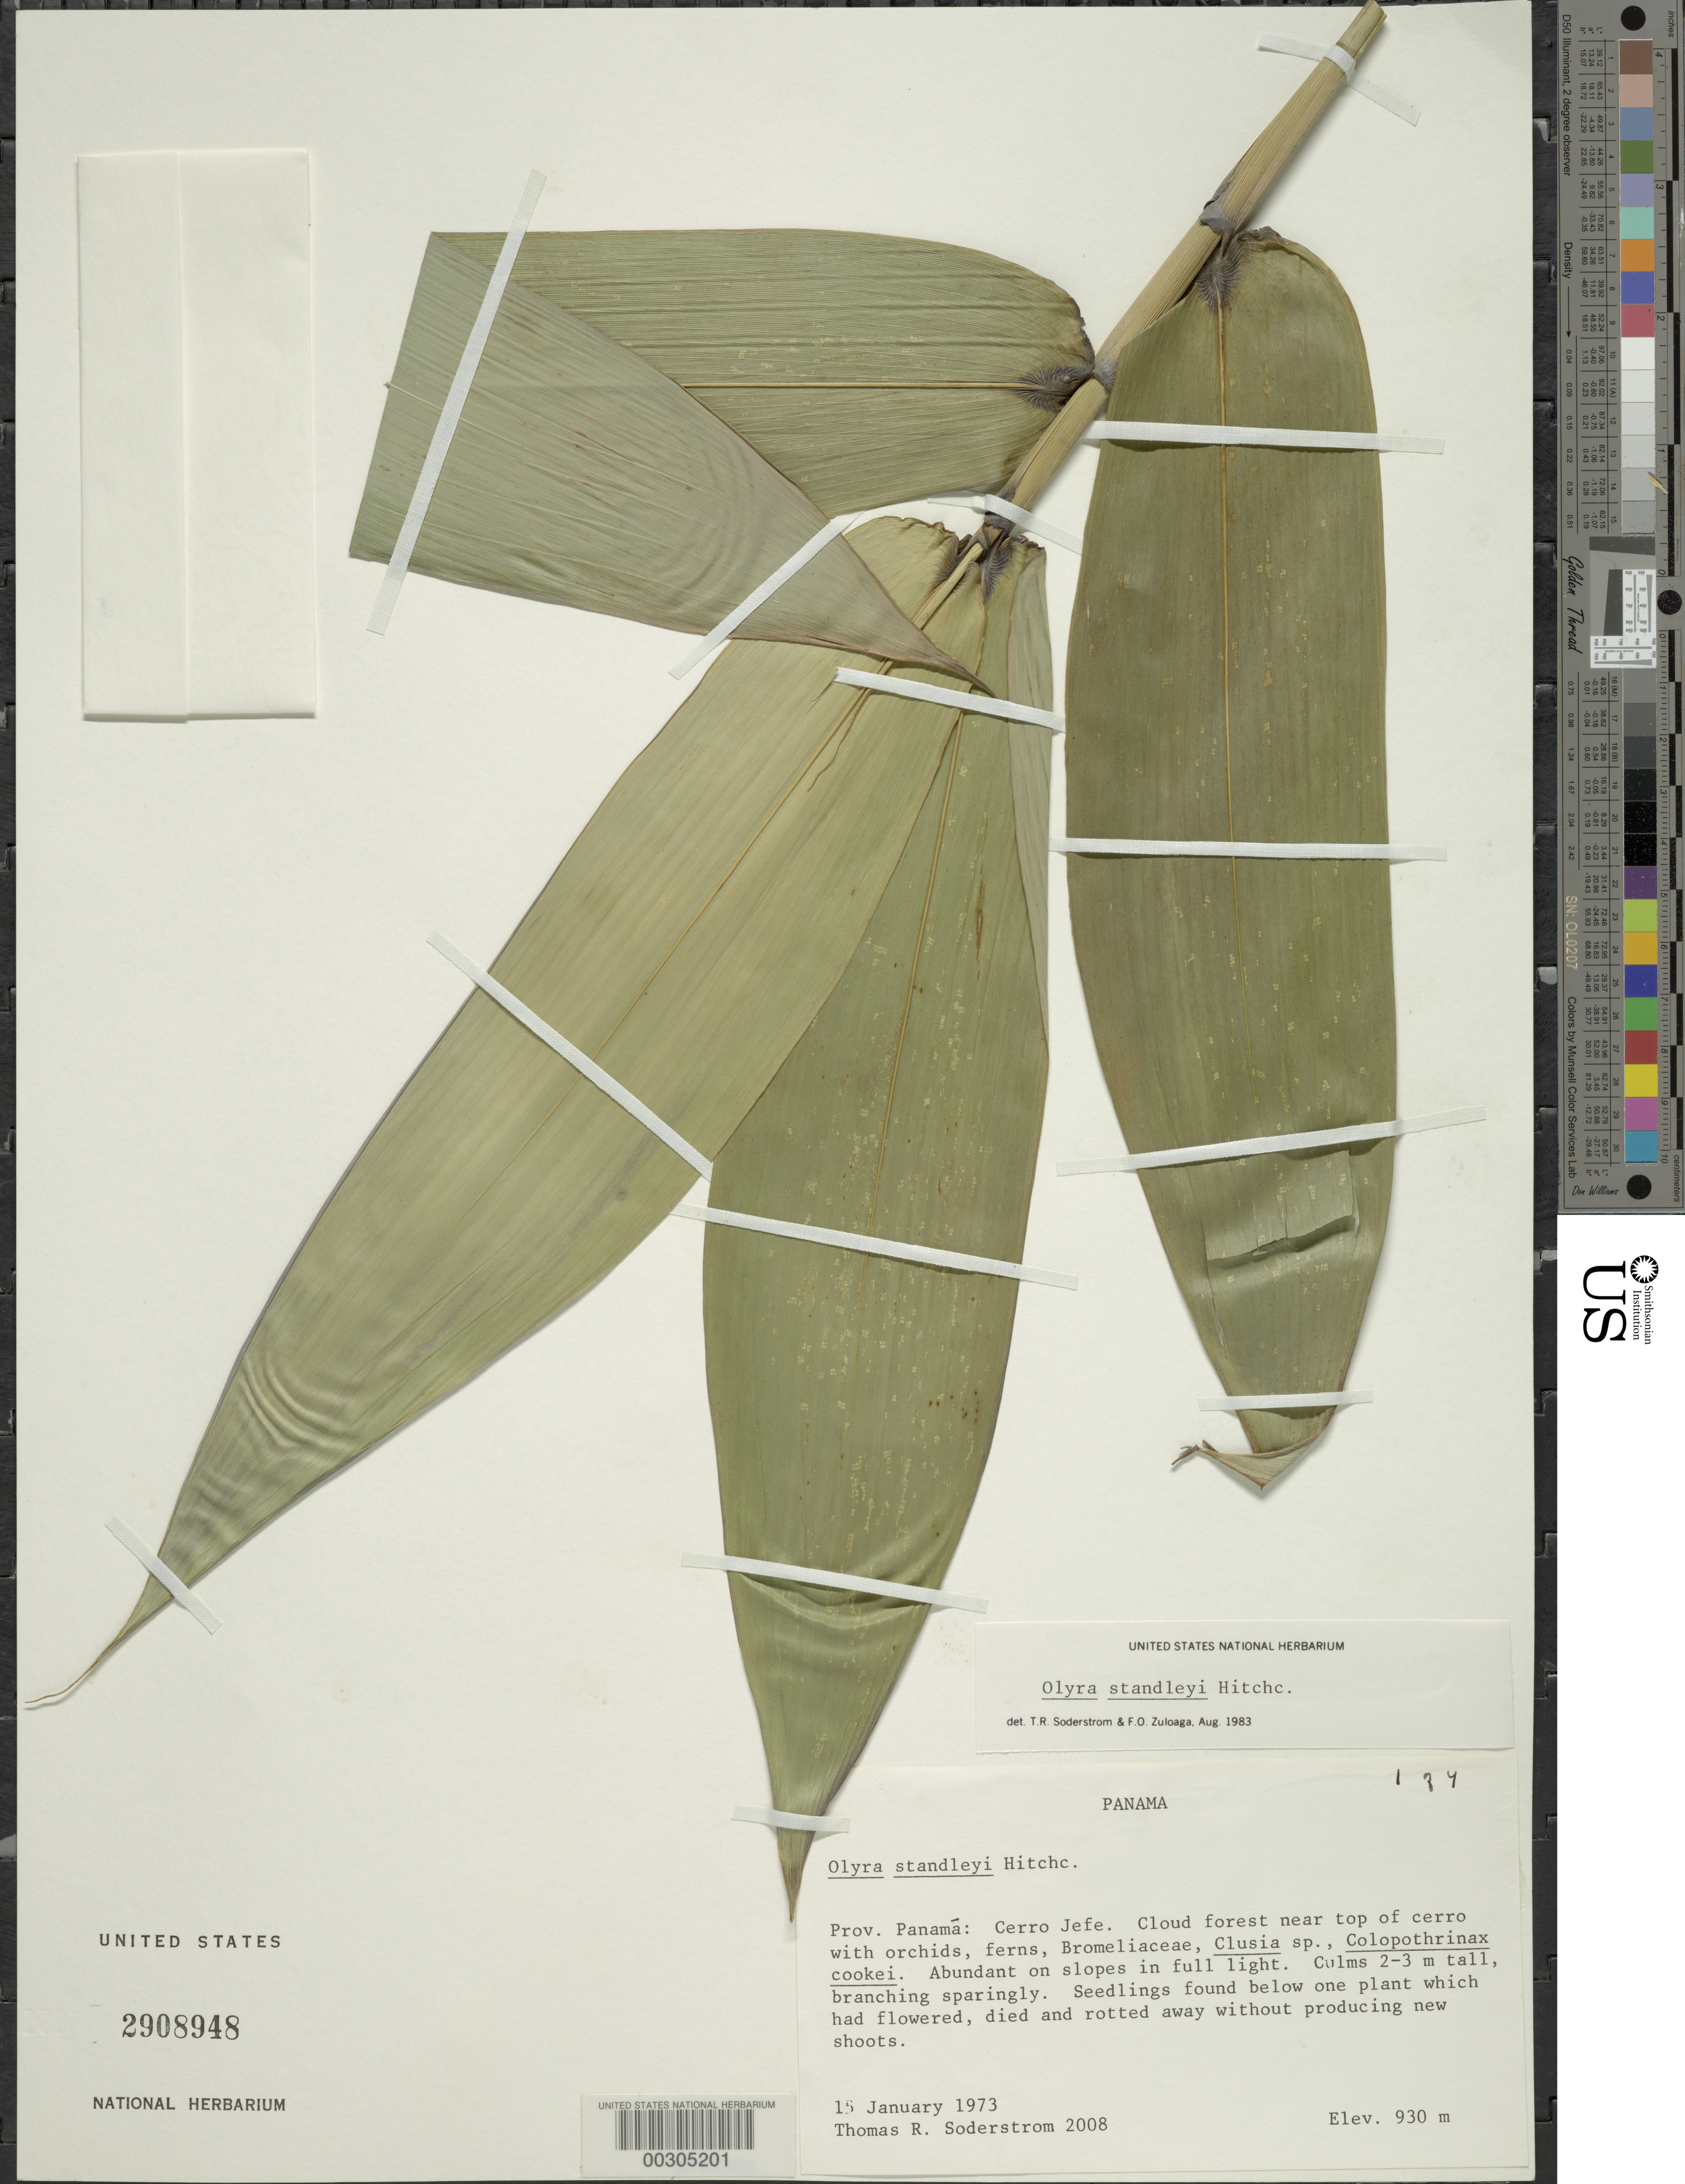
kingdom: Plantae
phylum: Tracheophyta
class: Liliopsida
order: Poales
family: Poaceae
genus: Olyra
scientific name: Olyra standleyi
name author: Hitchc.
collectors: T. R. Soderstrom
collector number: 2008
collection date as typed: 15 Jan 1973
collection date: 1973-01-15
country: Panama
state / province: Panamá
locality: Cerro Jefe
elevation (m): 930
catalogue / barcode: US 2908948